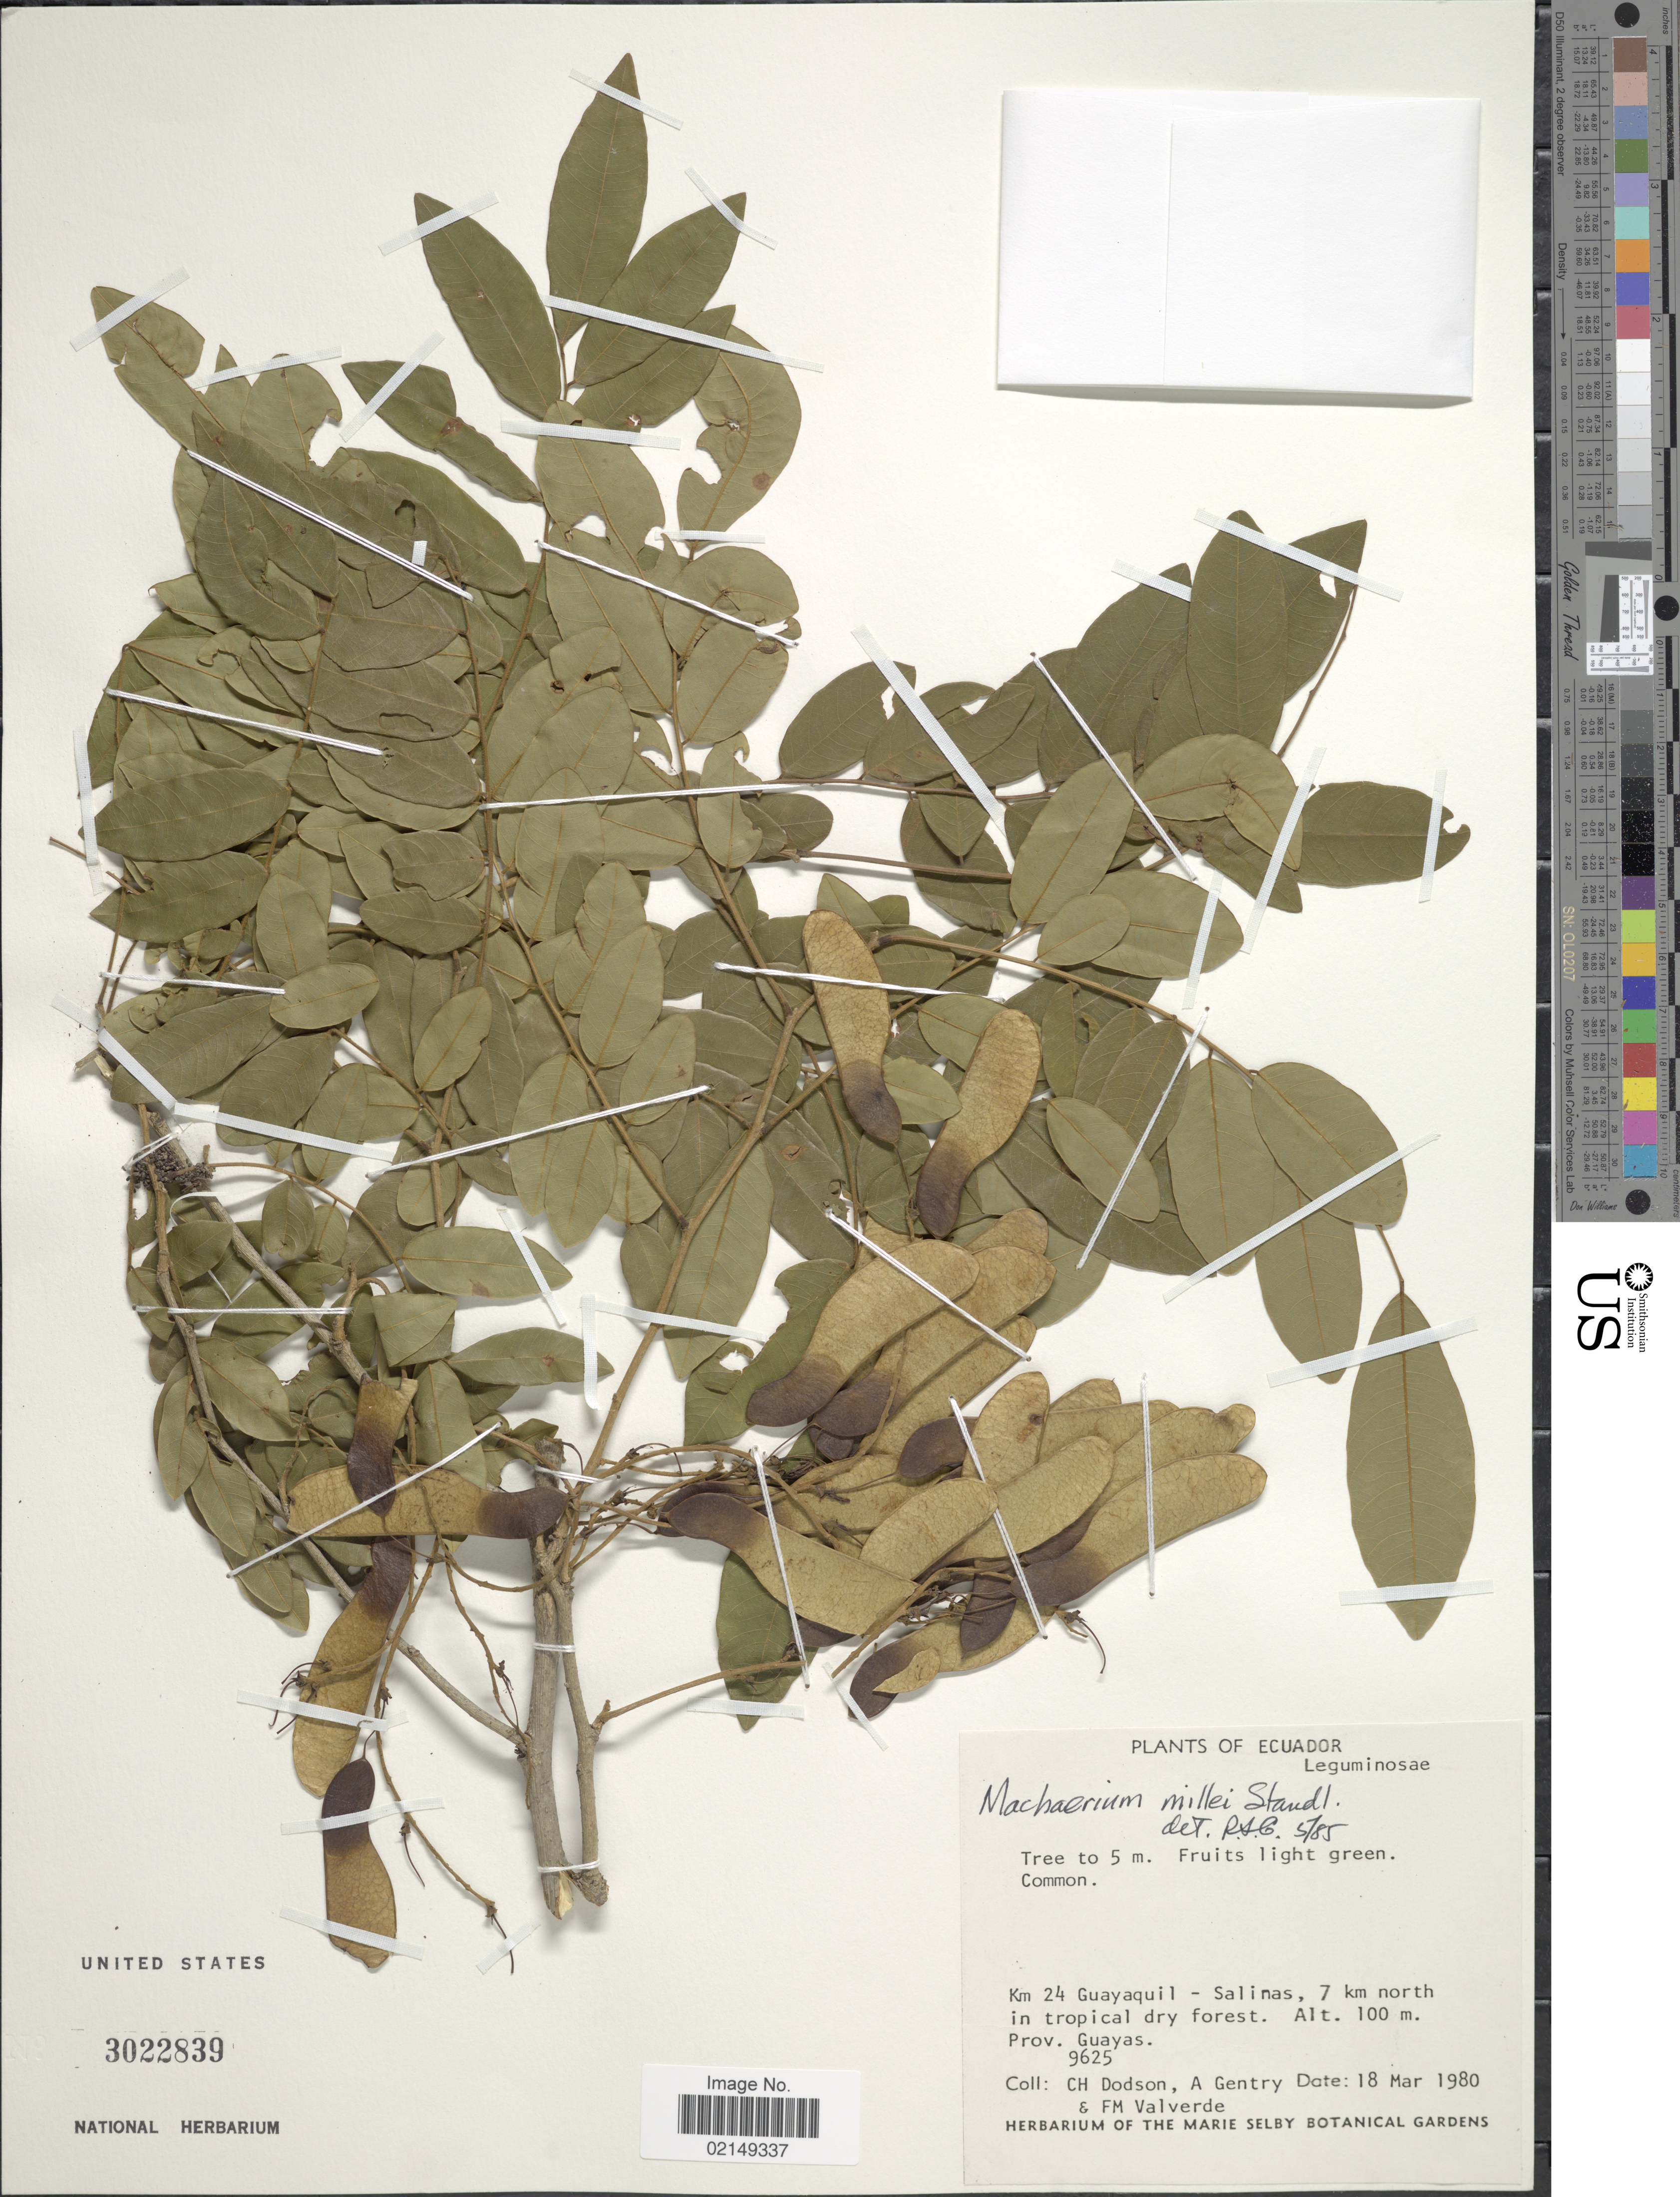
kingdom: Plantae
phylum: Tracheophyta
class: Magnoliopsida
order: Fabales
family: Fabaceae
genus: Machaerium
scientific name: Machaerium millei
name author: Standl.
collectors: C. H. Dodson, A. H. Gentry & F. M. Valverde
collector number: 9625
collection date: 1980-03-18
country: Ecuador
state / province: Guayas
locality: Km 24 Guayaquil - Salinas, 7 km north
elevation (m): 100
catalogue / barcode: US 3022839